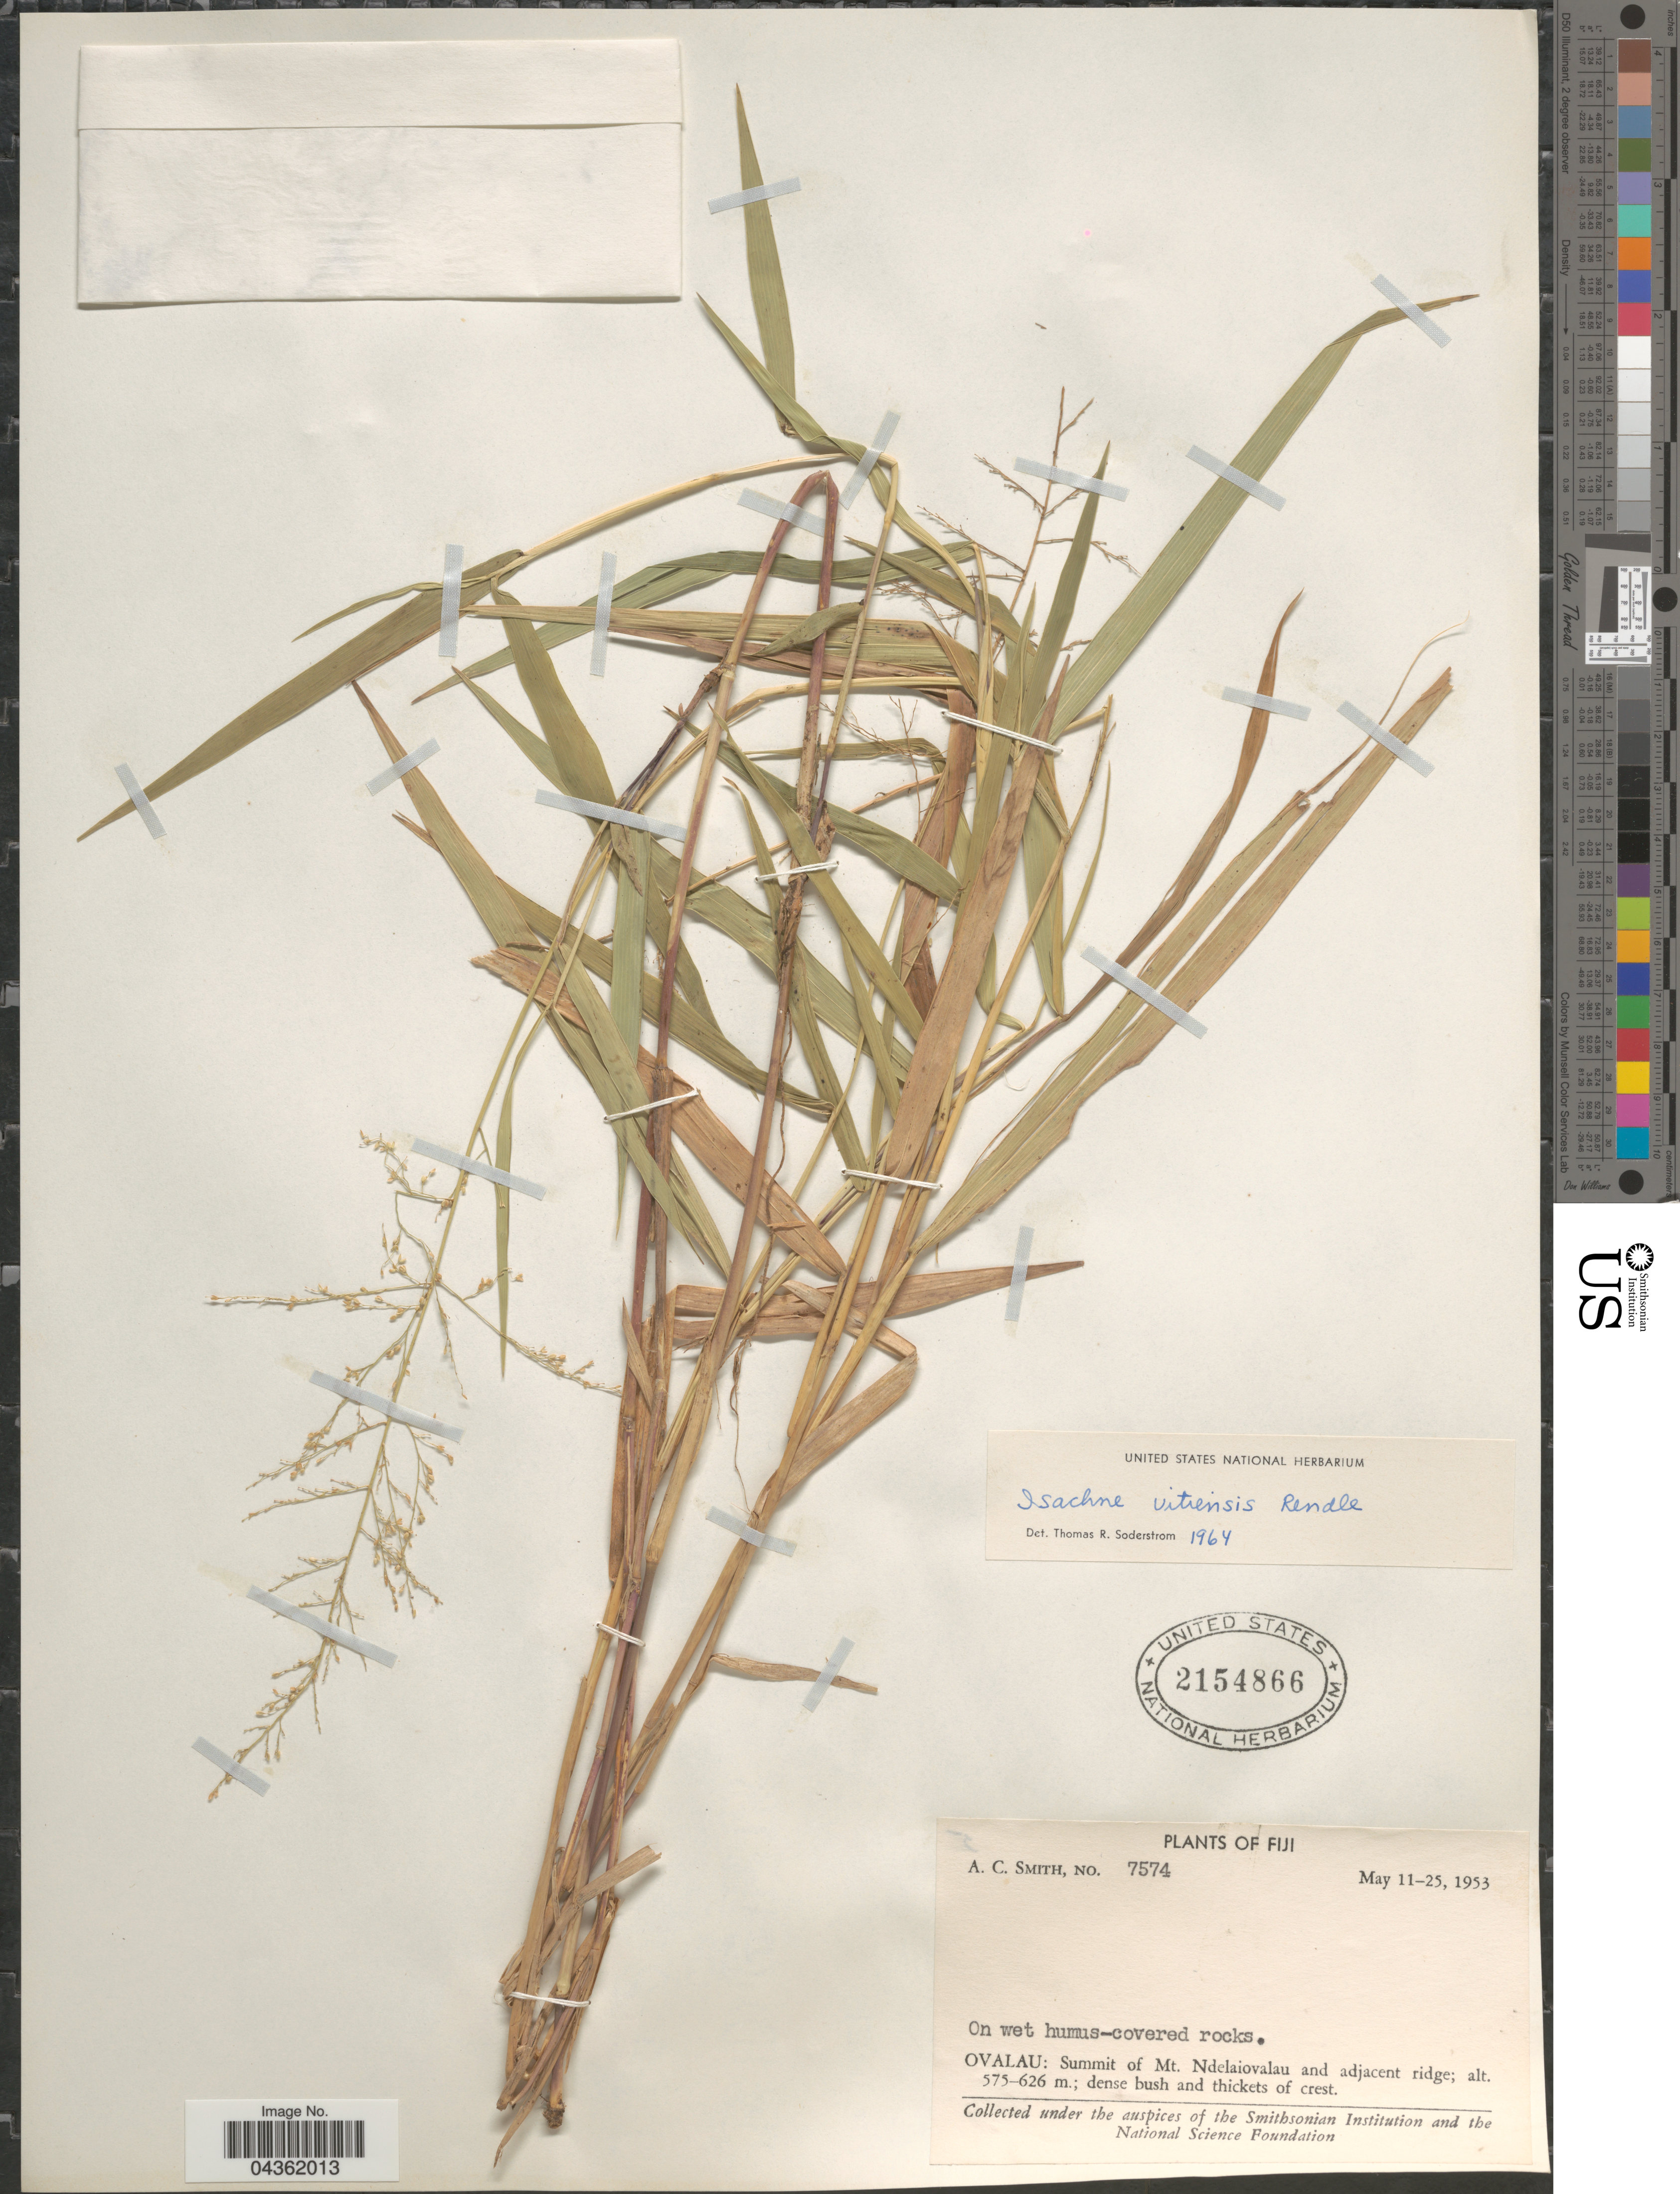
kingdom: Plantae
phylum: Tracheophyta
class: Liliopsida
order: Poales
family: Poaceae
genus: Isachne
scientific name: Isachne vitiensis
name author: Rendle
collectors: A. C. Smith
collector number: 7574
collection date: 1953-05-11/1953-05-25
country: Fiji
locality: Ovalau: Summit of Mt. Ndelaiovalau and adjacent ridge.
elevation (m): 575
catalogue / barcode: US 2154866